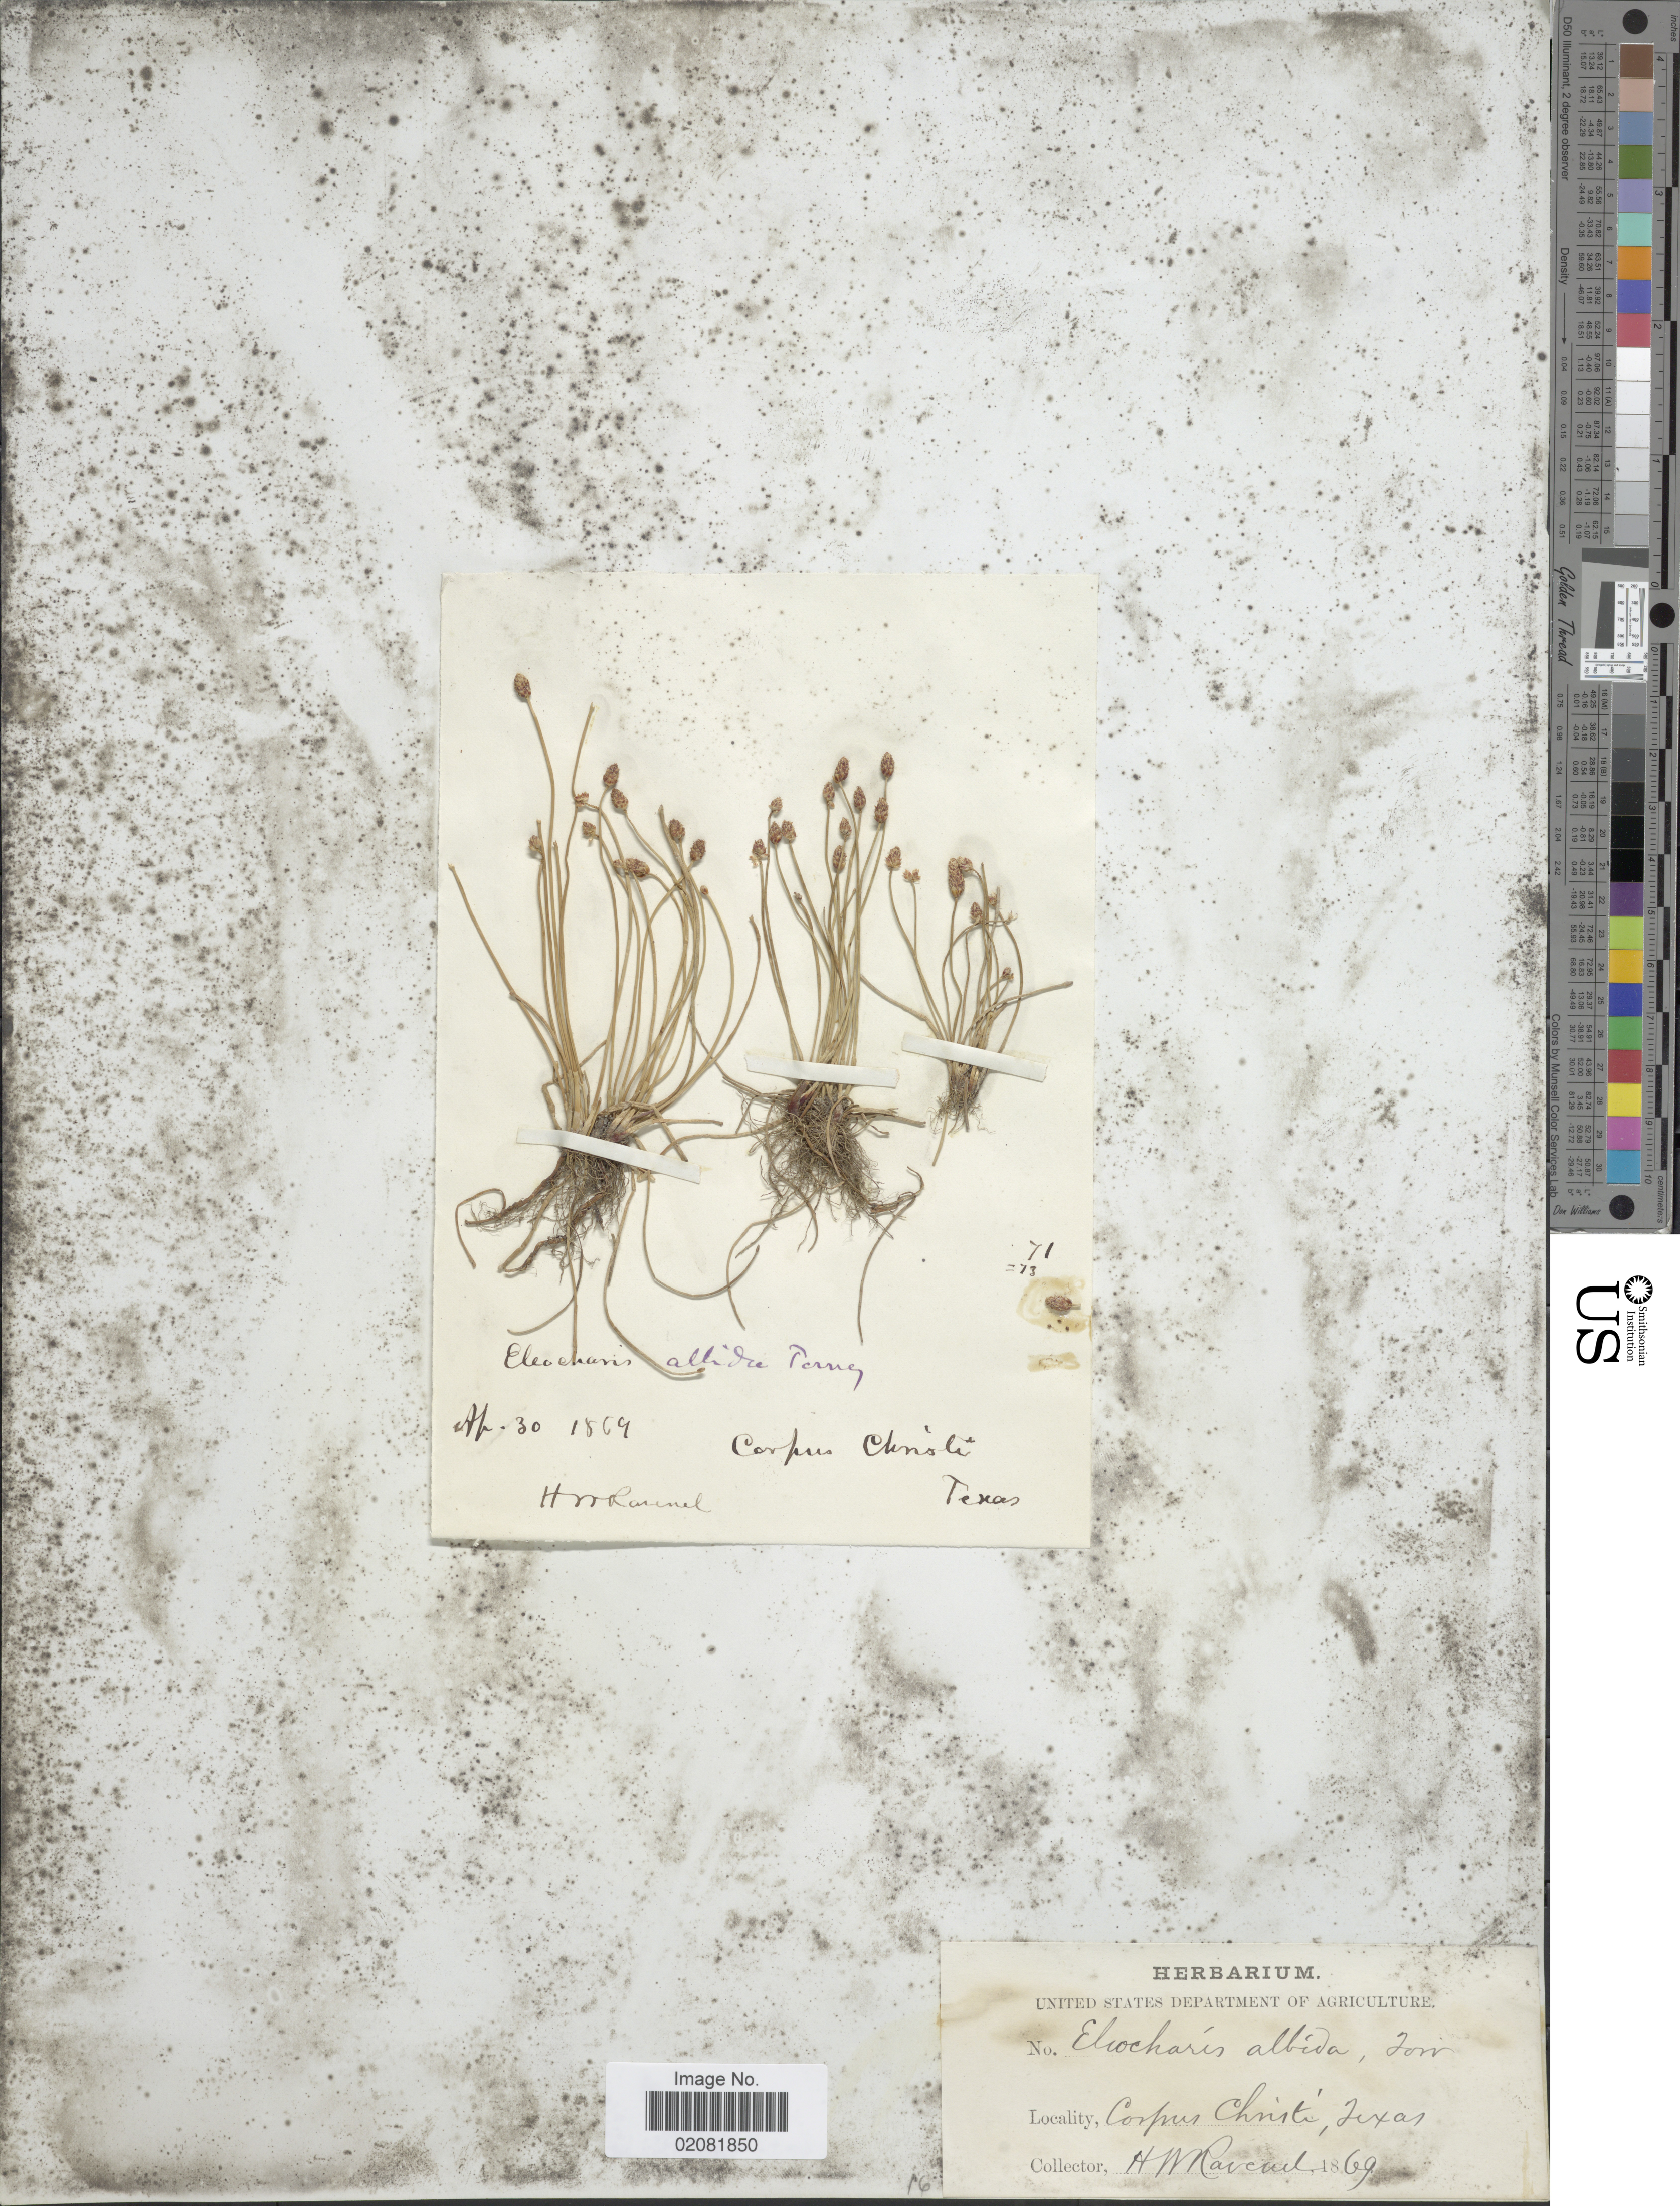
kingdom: Plantae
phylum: Tracheophyta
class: Liliopsida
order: Poales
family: Cyperaceae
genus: Eleocharis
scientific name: Eleocharis albida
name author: Torr.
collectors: H. Ravenel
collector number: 71/273?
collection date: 1869-04-30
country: United States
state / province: Texas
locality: Corpus Christi